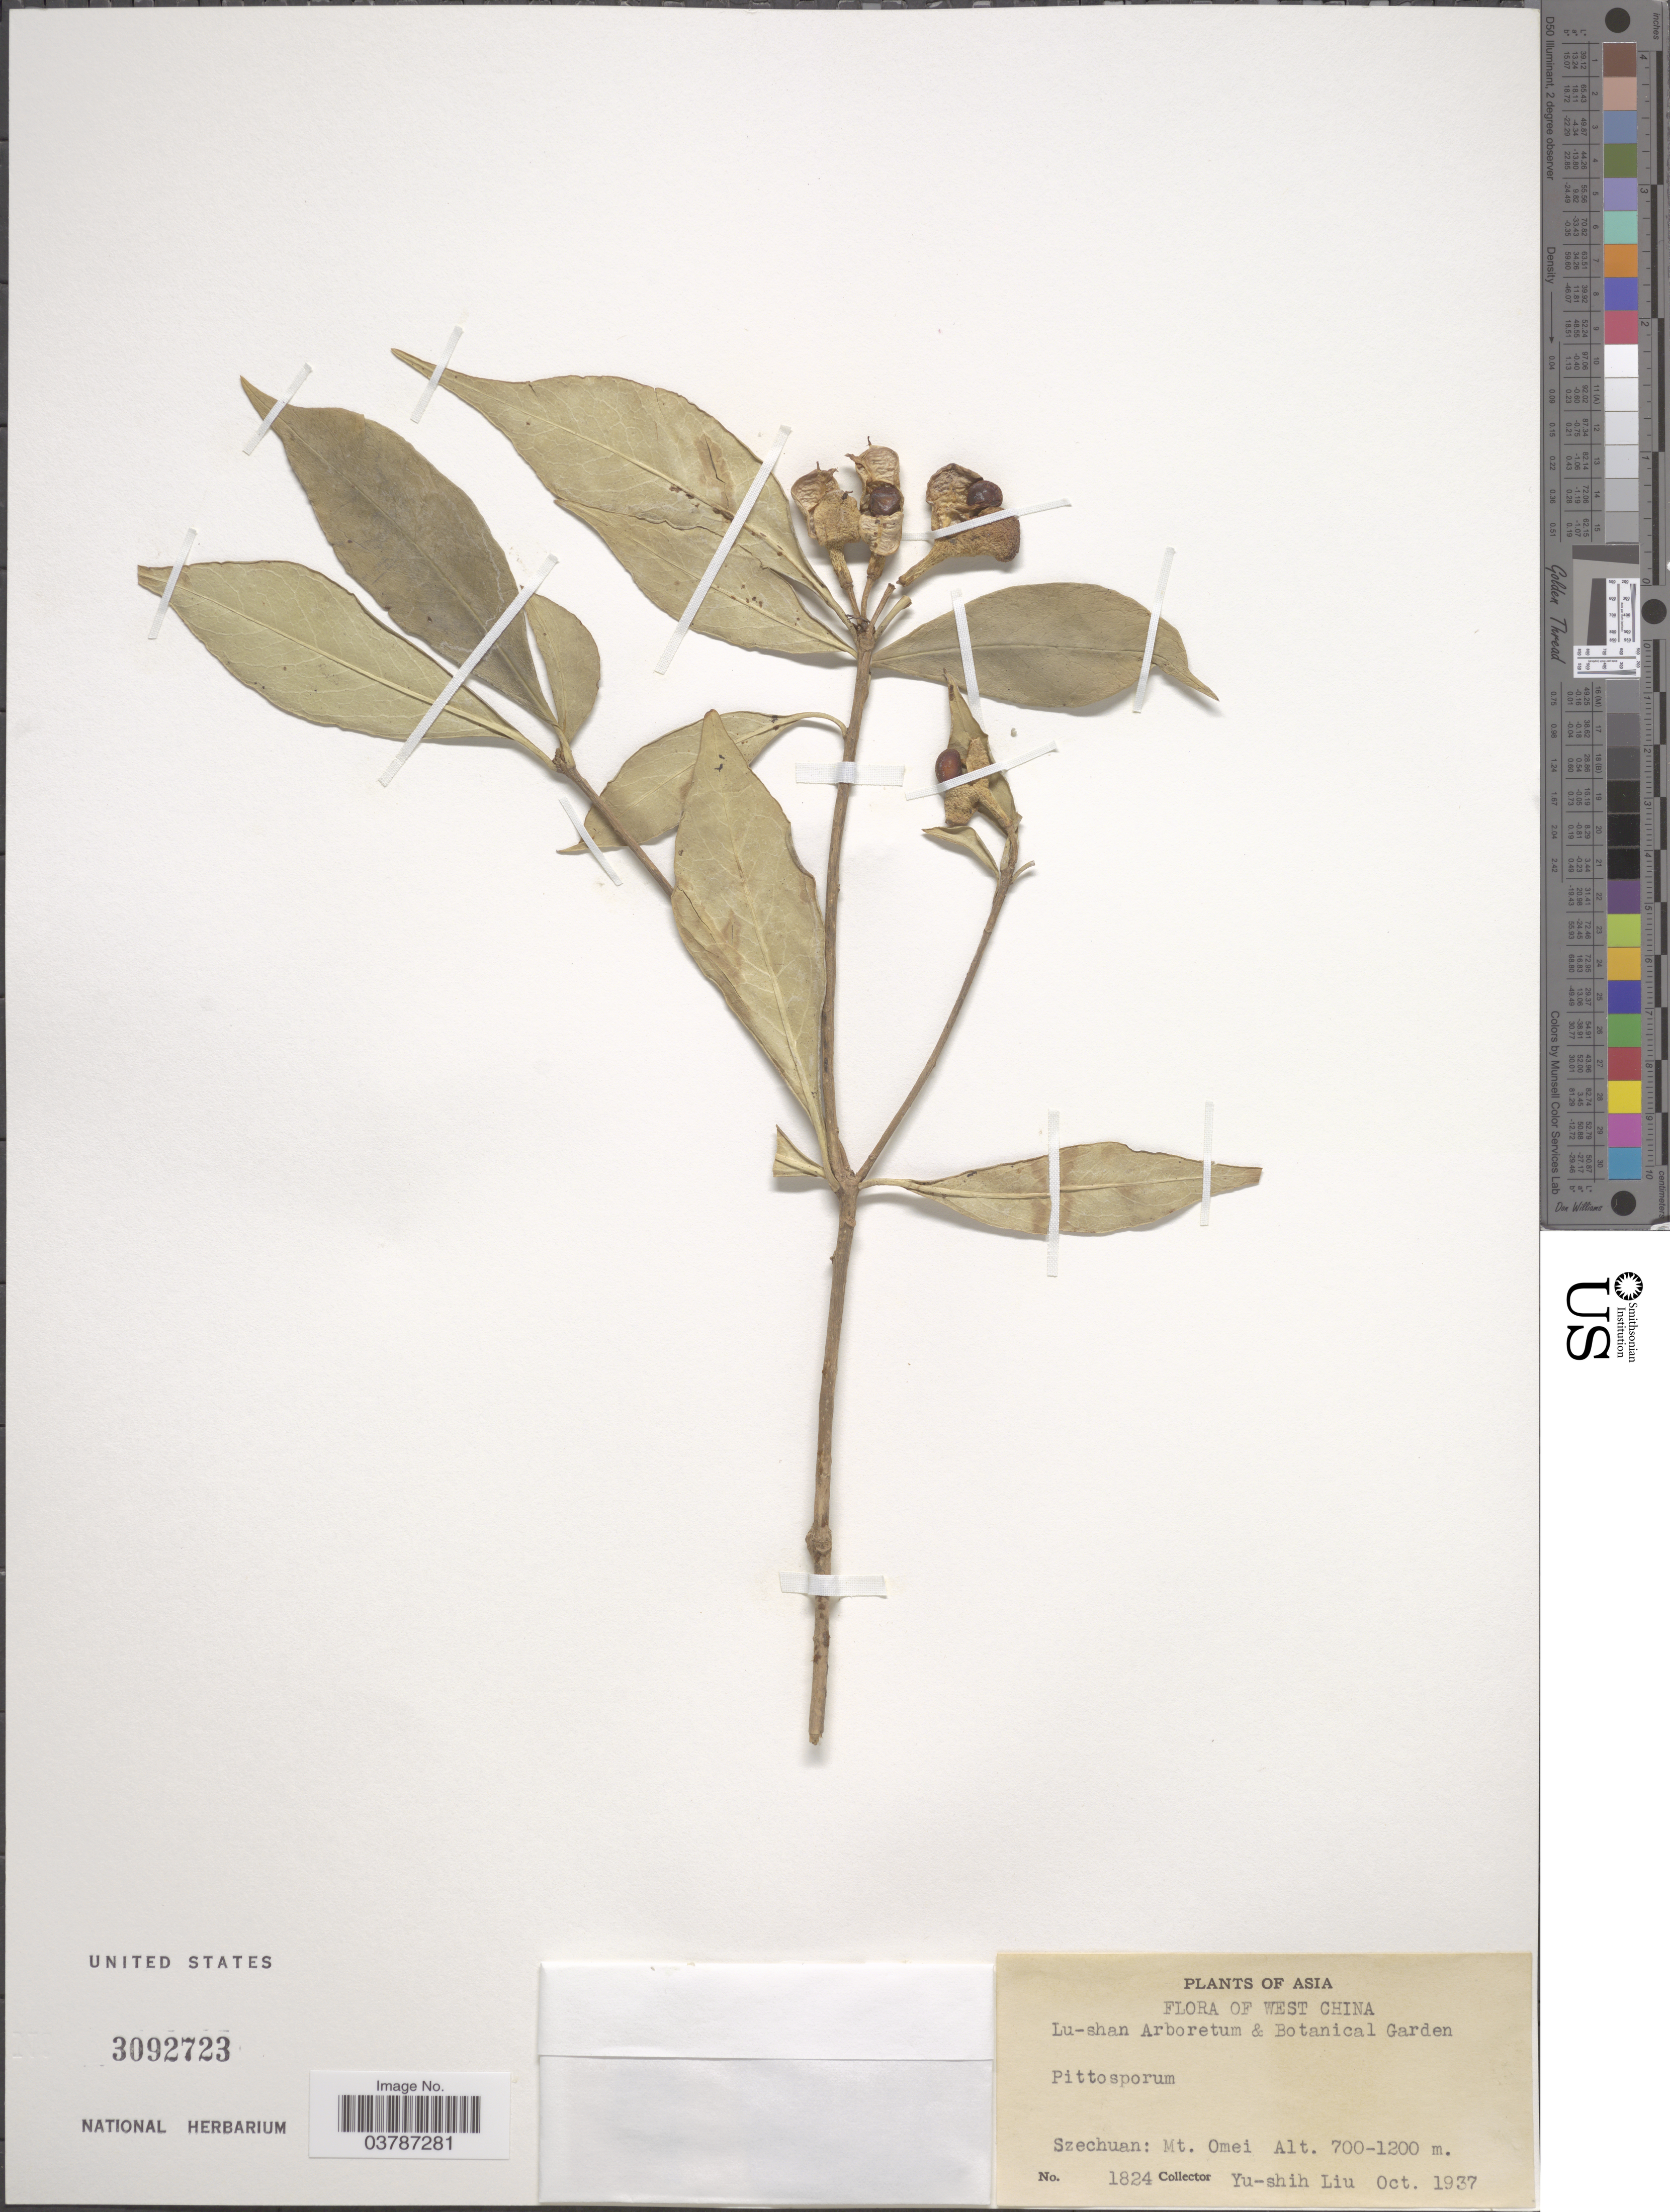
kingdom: Plantae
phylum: Tracheophyta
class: Magnoliopsida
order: Apiales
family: Pittosporaceae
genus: Pittosporum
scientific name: Pittosporum sp.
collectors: Y.-S. Liu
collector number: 1824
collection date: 1937-10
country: China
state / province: Sichuan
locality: West China. Szechuan: Mt. Omei.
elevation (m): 700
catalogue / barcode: US 3092723